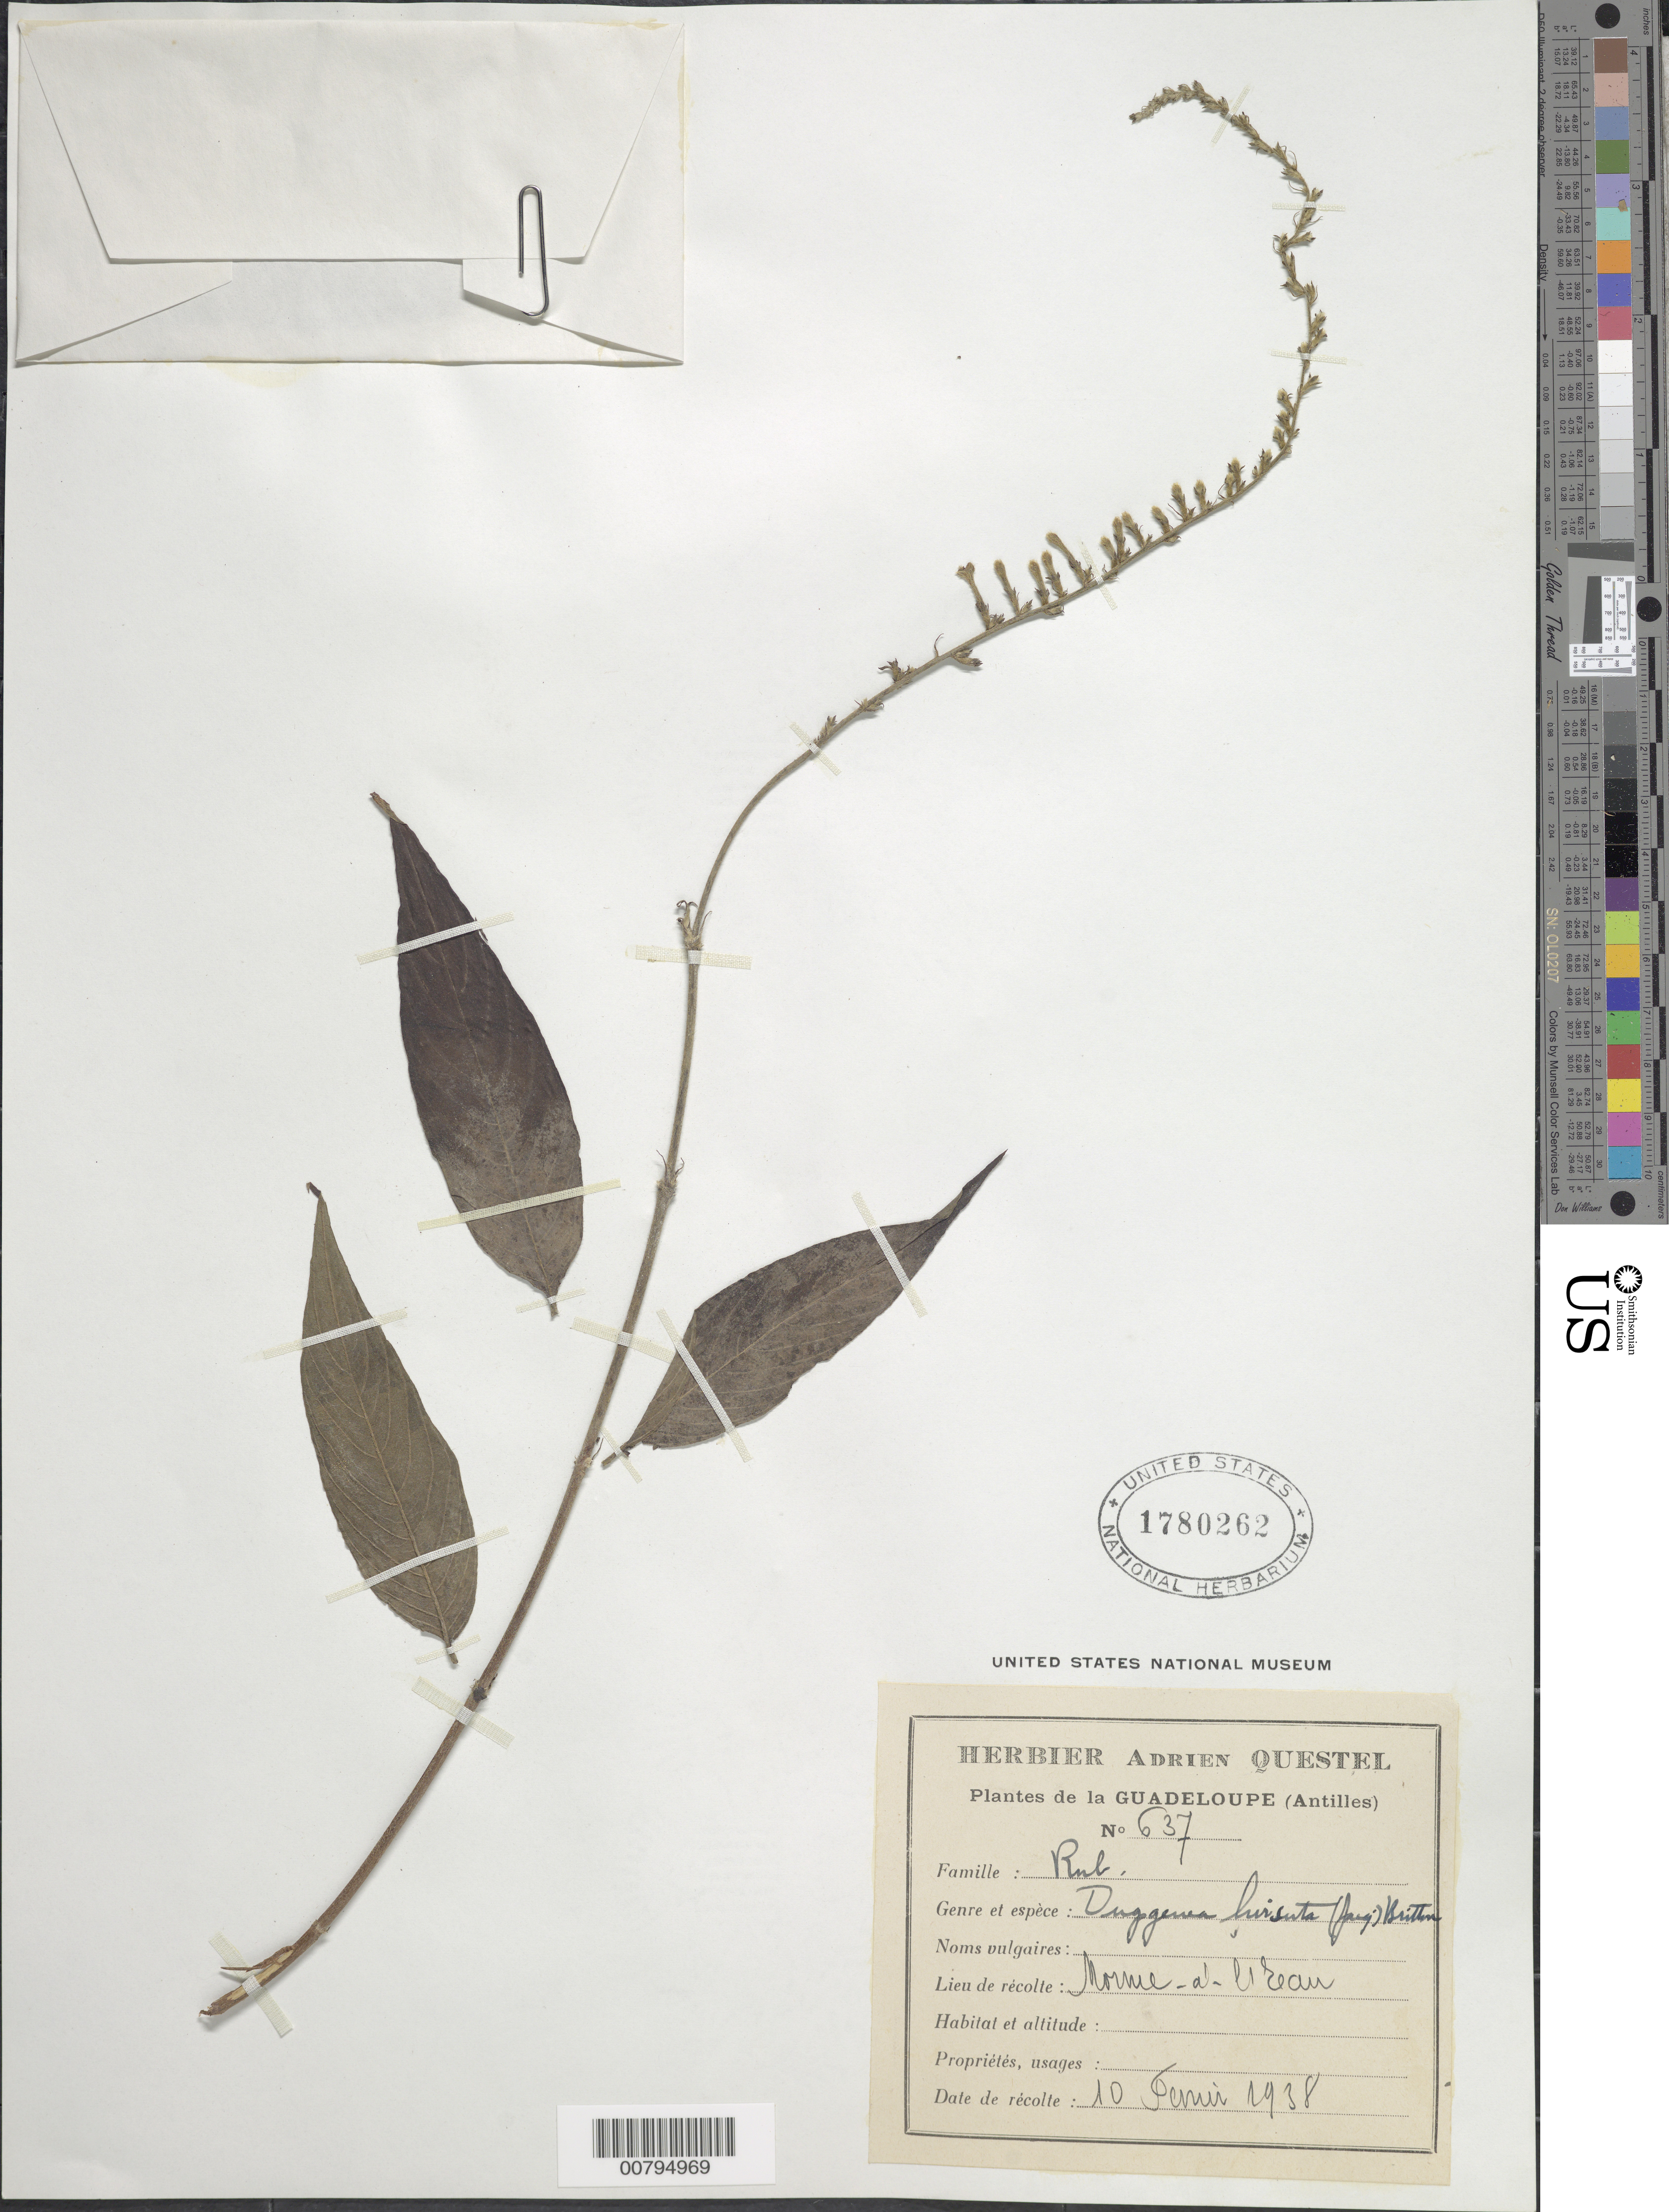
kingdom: Plantae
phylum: Tracheophyta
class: Magnoliopsida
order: Gentianales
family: Rubiaceae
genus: Gonzalagunia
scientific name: Gonzalagunia hirsuta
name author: Schum.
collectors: A. Questel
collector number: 637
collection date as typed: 10 Feb 1938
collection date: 1938-02-10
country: Guadeloupe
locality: Morne-al-lireau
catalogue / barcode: US 1780262